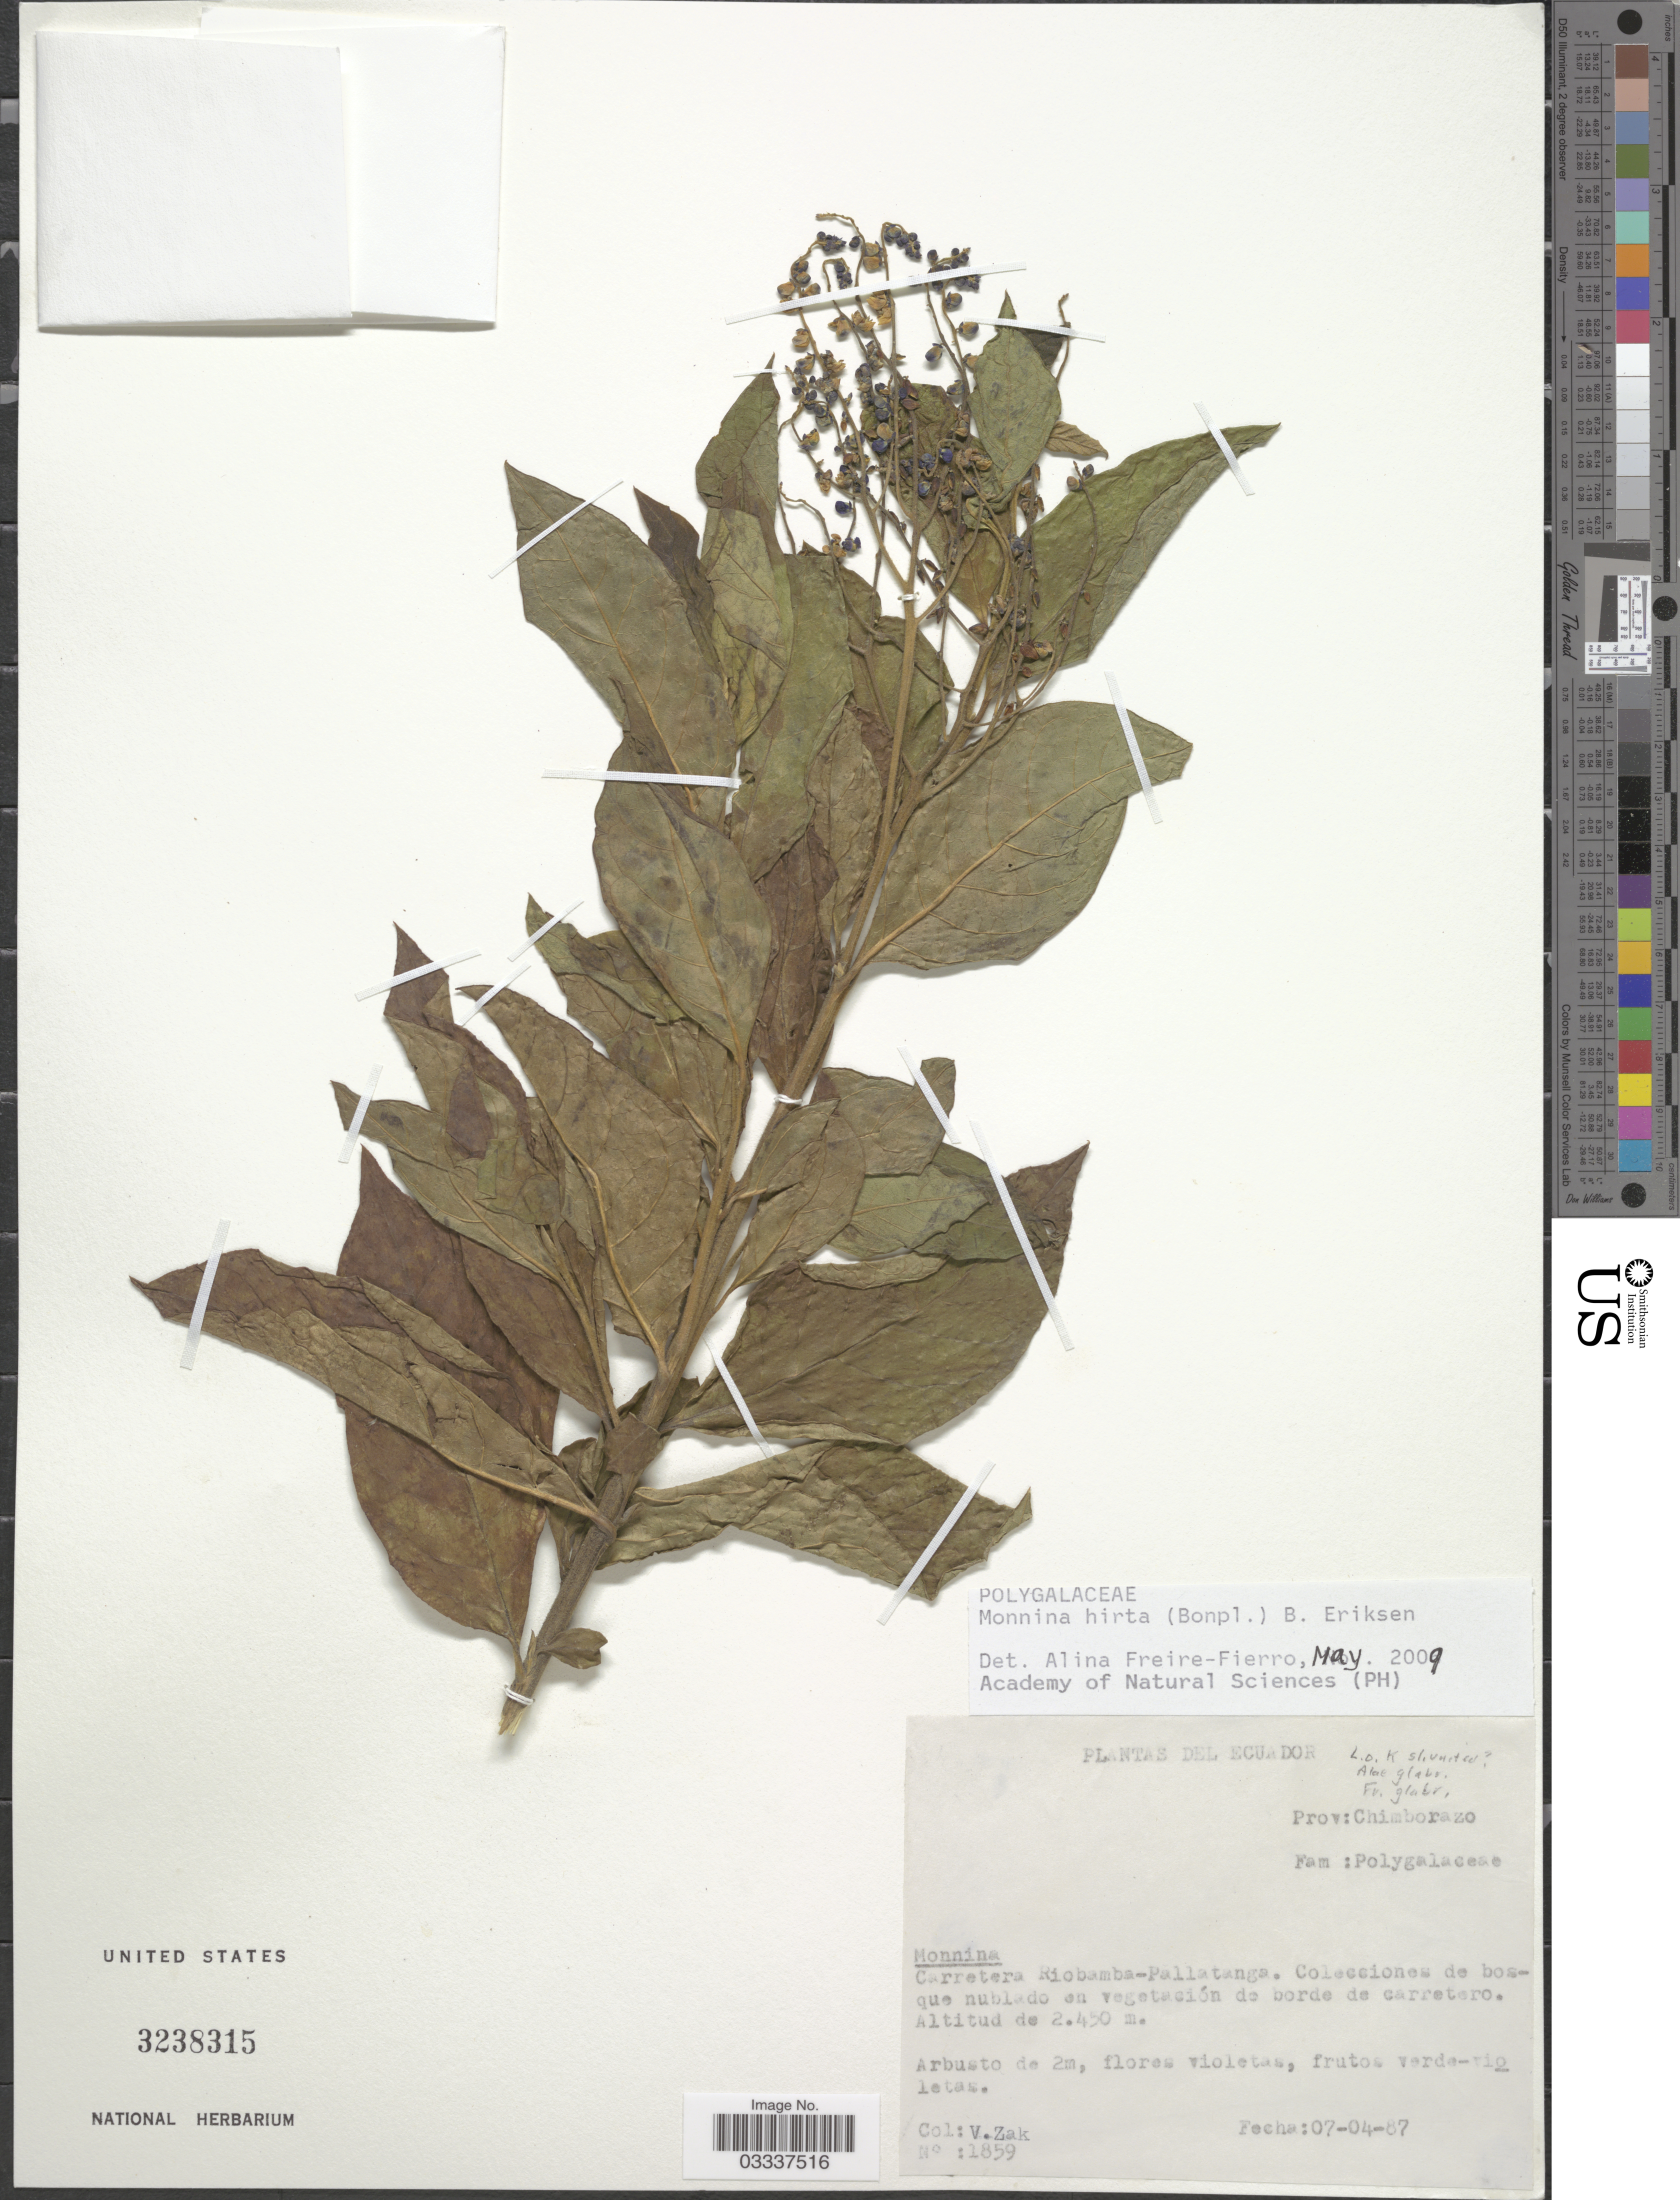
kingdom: Plantae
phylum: Tracheophyta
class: Magnoliopsida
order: Fabales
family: Polygalaceae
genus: Monnina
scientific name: Monnina hirta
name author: (Bonpl.) B. Eriksen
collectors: V. Zak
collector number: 1859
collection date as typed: Transcribed d/m/y: 7/4/87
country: Ecuador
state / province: Chimborazo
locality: Carretera Riobamba-Pallatanga.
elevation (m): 2450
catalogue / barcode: US 3238315